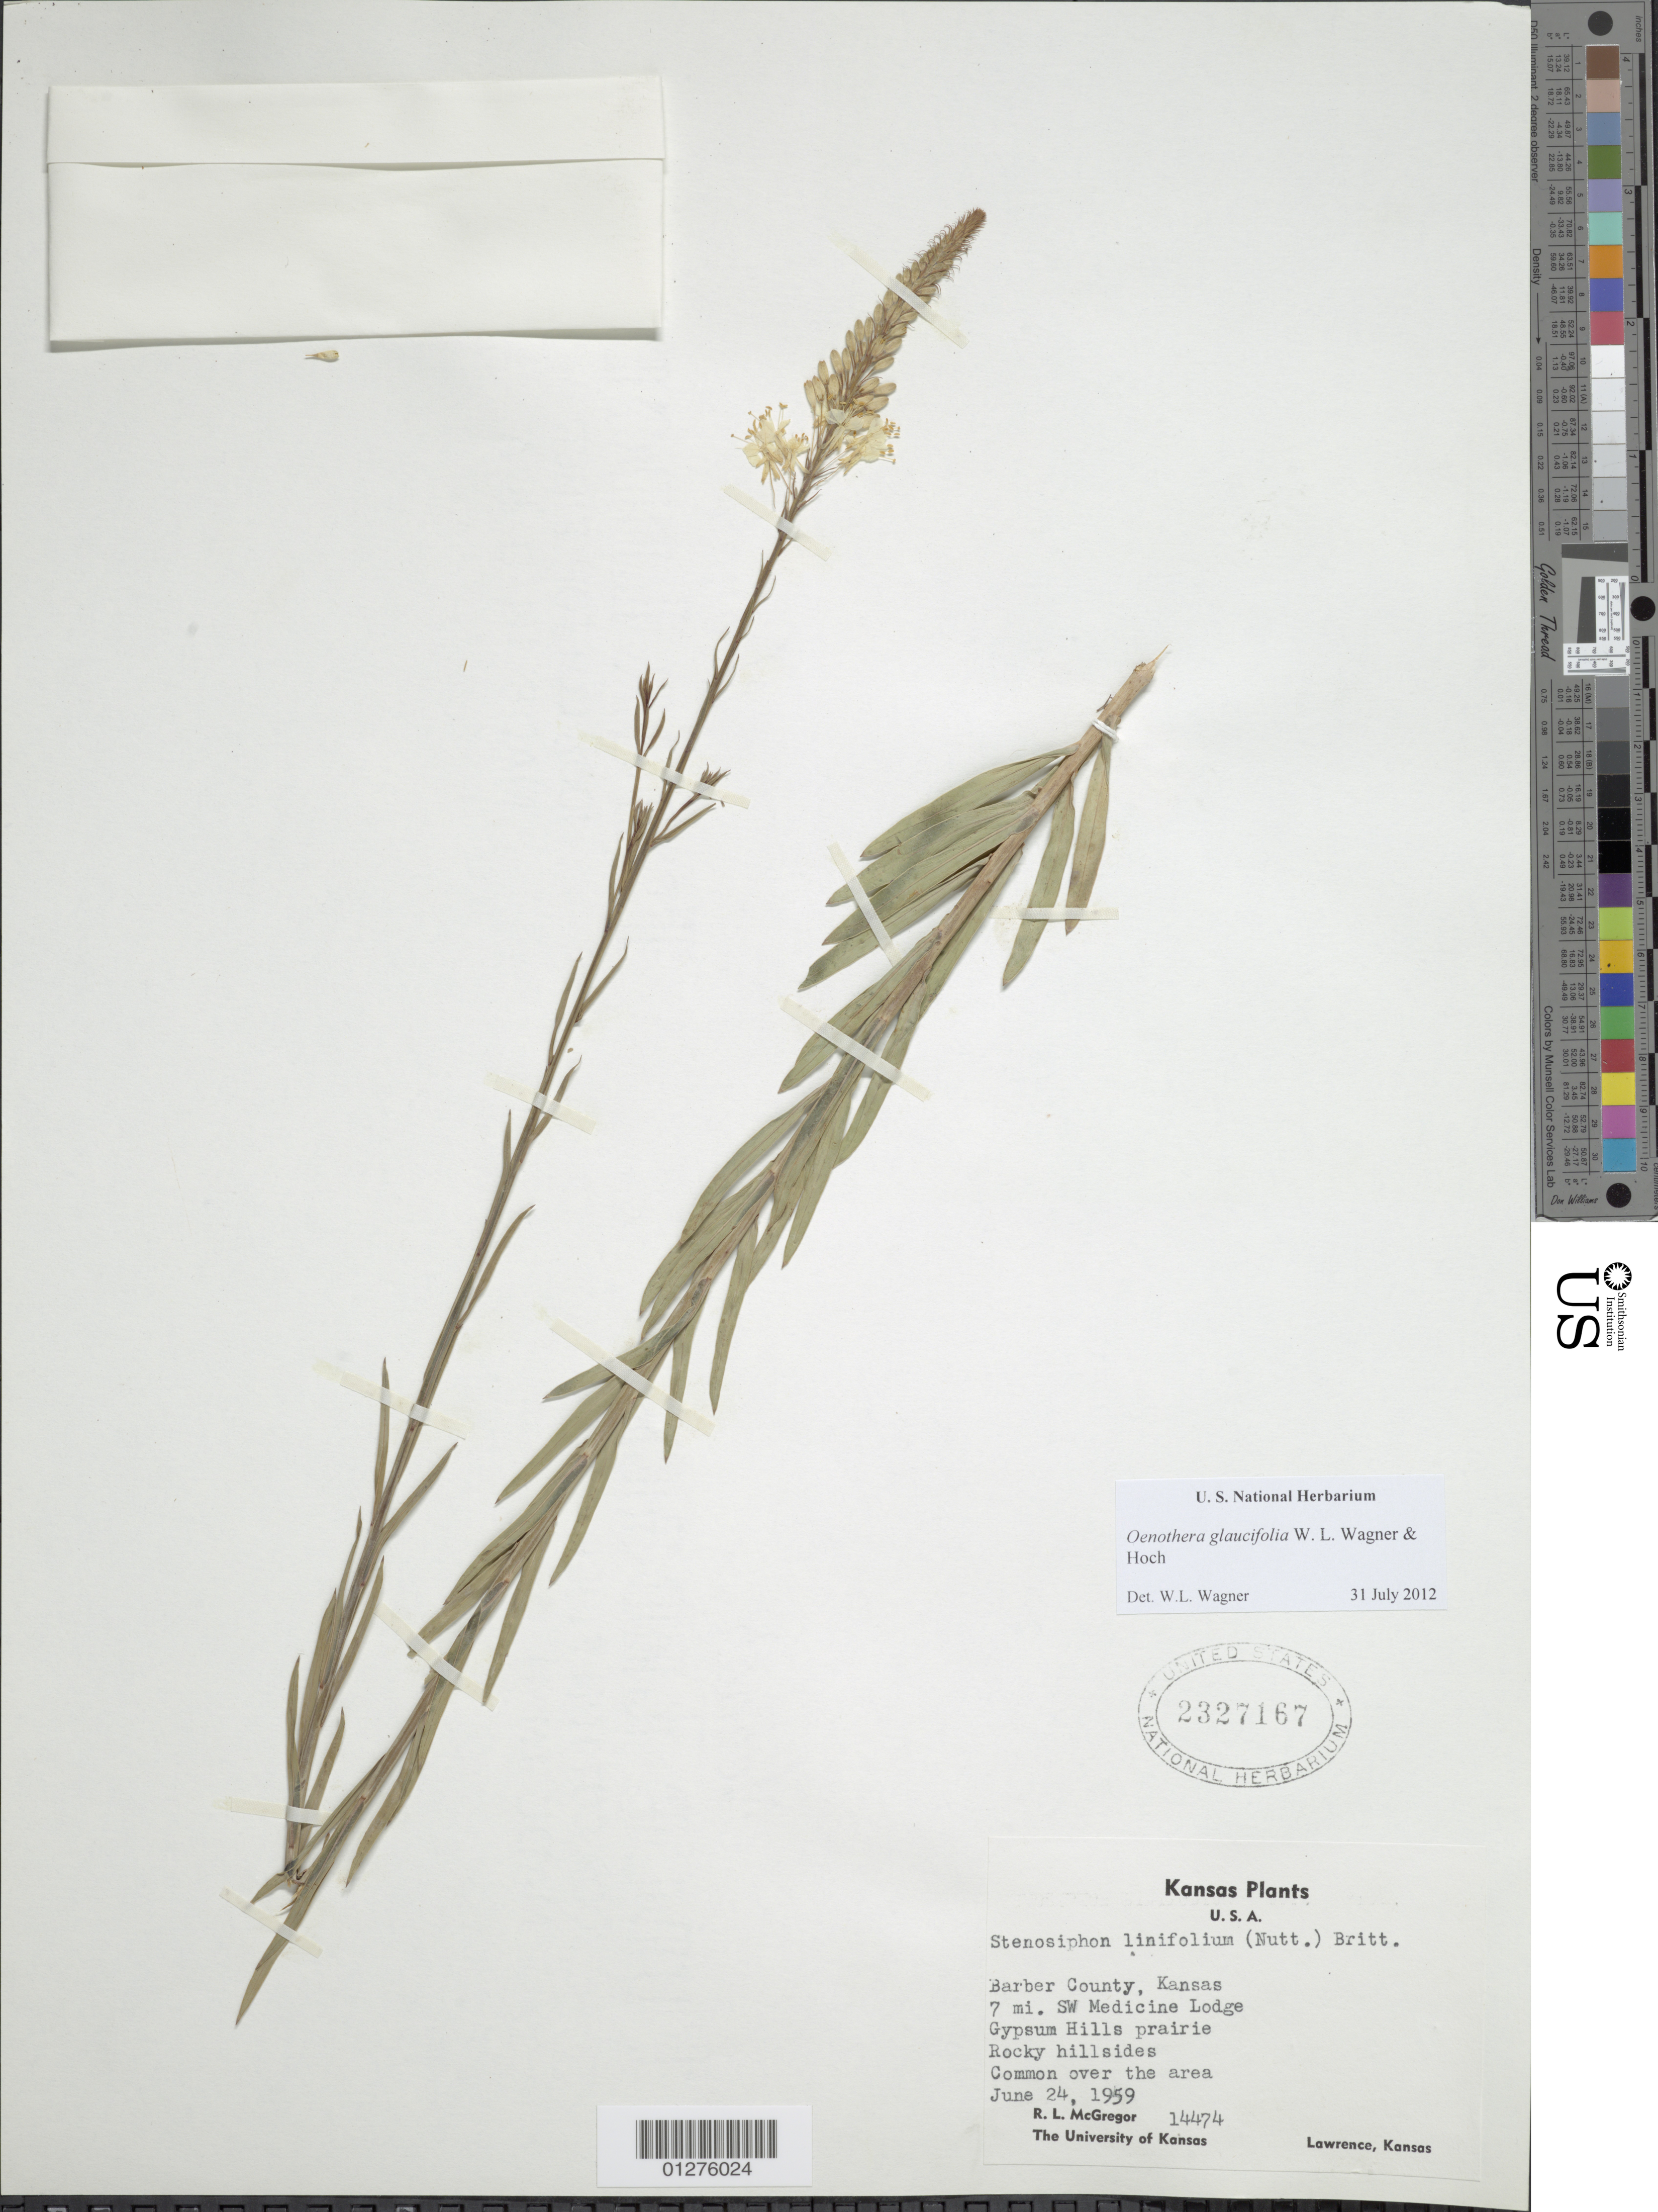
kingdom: Plantae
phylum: Tracheophyta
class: Magnoliopsida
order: Myrtales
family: Onagraceae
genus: Oenothera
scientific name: Oenothera glaucifolia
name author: W.L. Wagner & Hoch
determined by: Wagner, W. L., (BOT), Smithsonian Institution - National Museum of Natural History (UNITED STATES)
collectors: R. McGregor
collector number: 14474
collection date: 1959-06-24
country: United States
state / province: Kansas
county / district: Barber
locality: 7 miles SW Medicine Lodge, Gypsum Hills Prairie.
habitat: Rocky hillsides.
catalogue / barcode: US 2327167